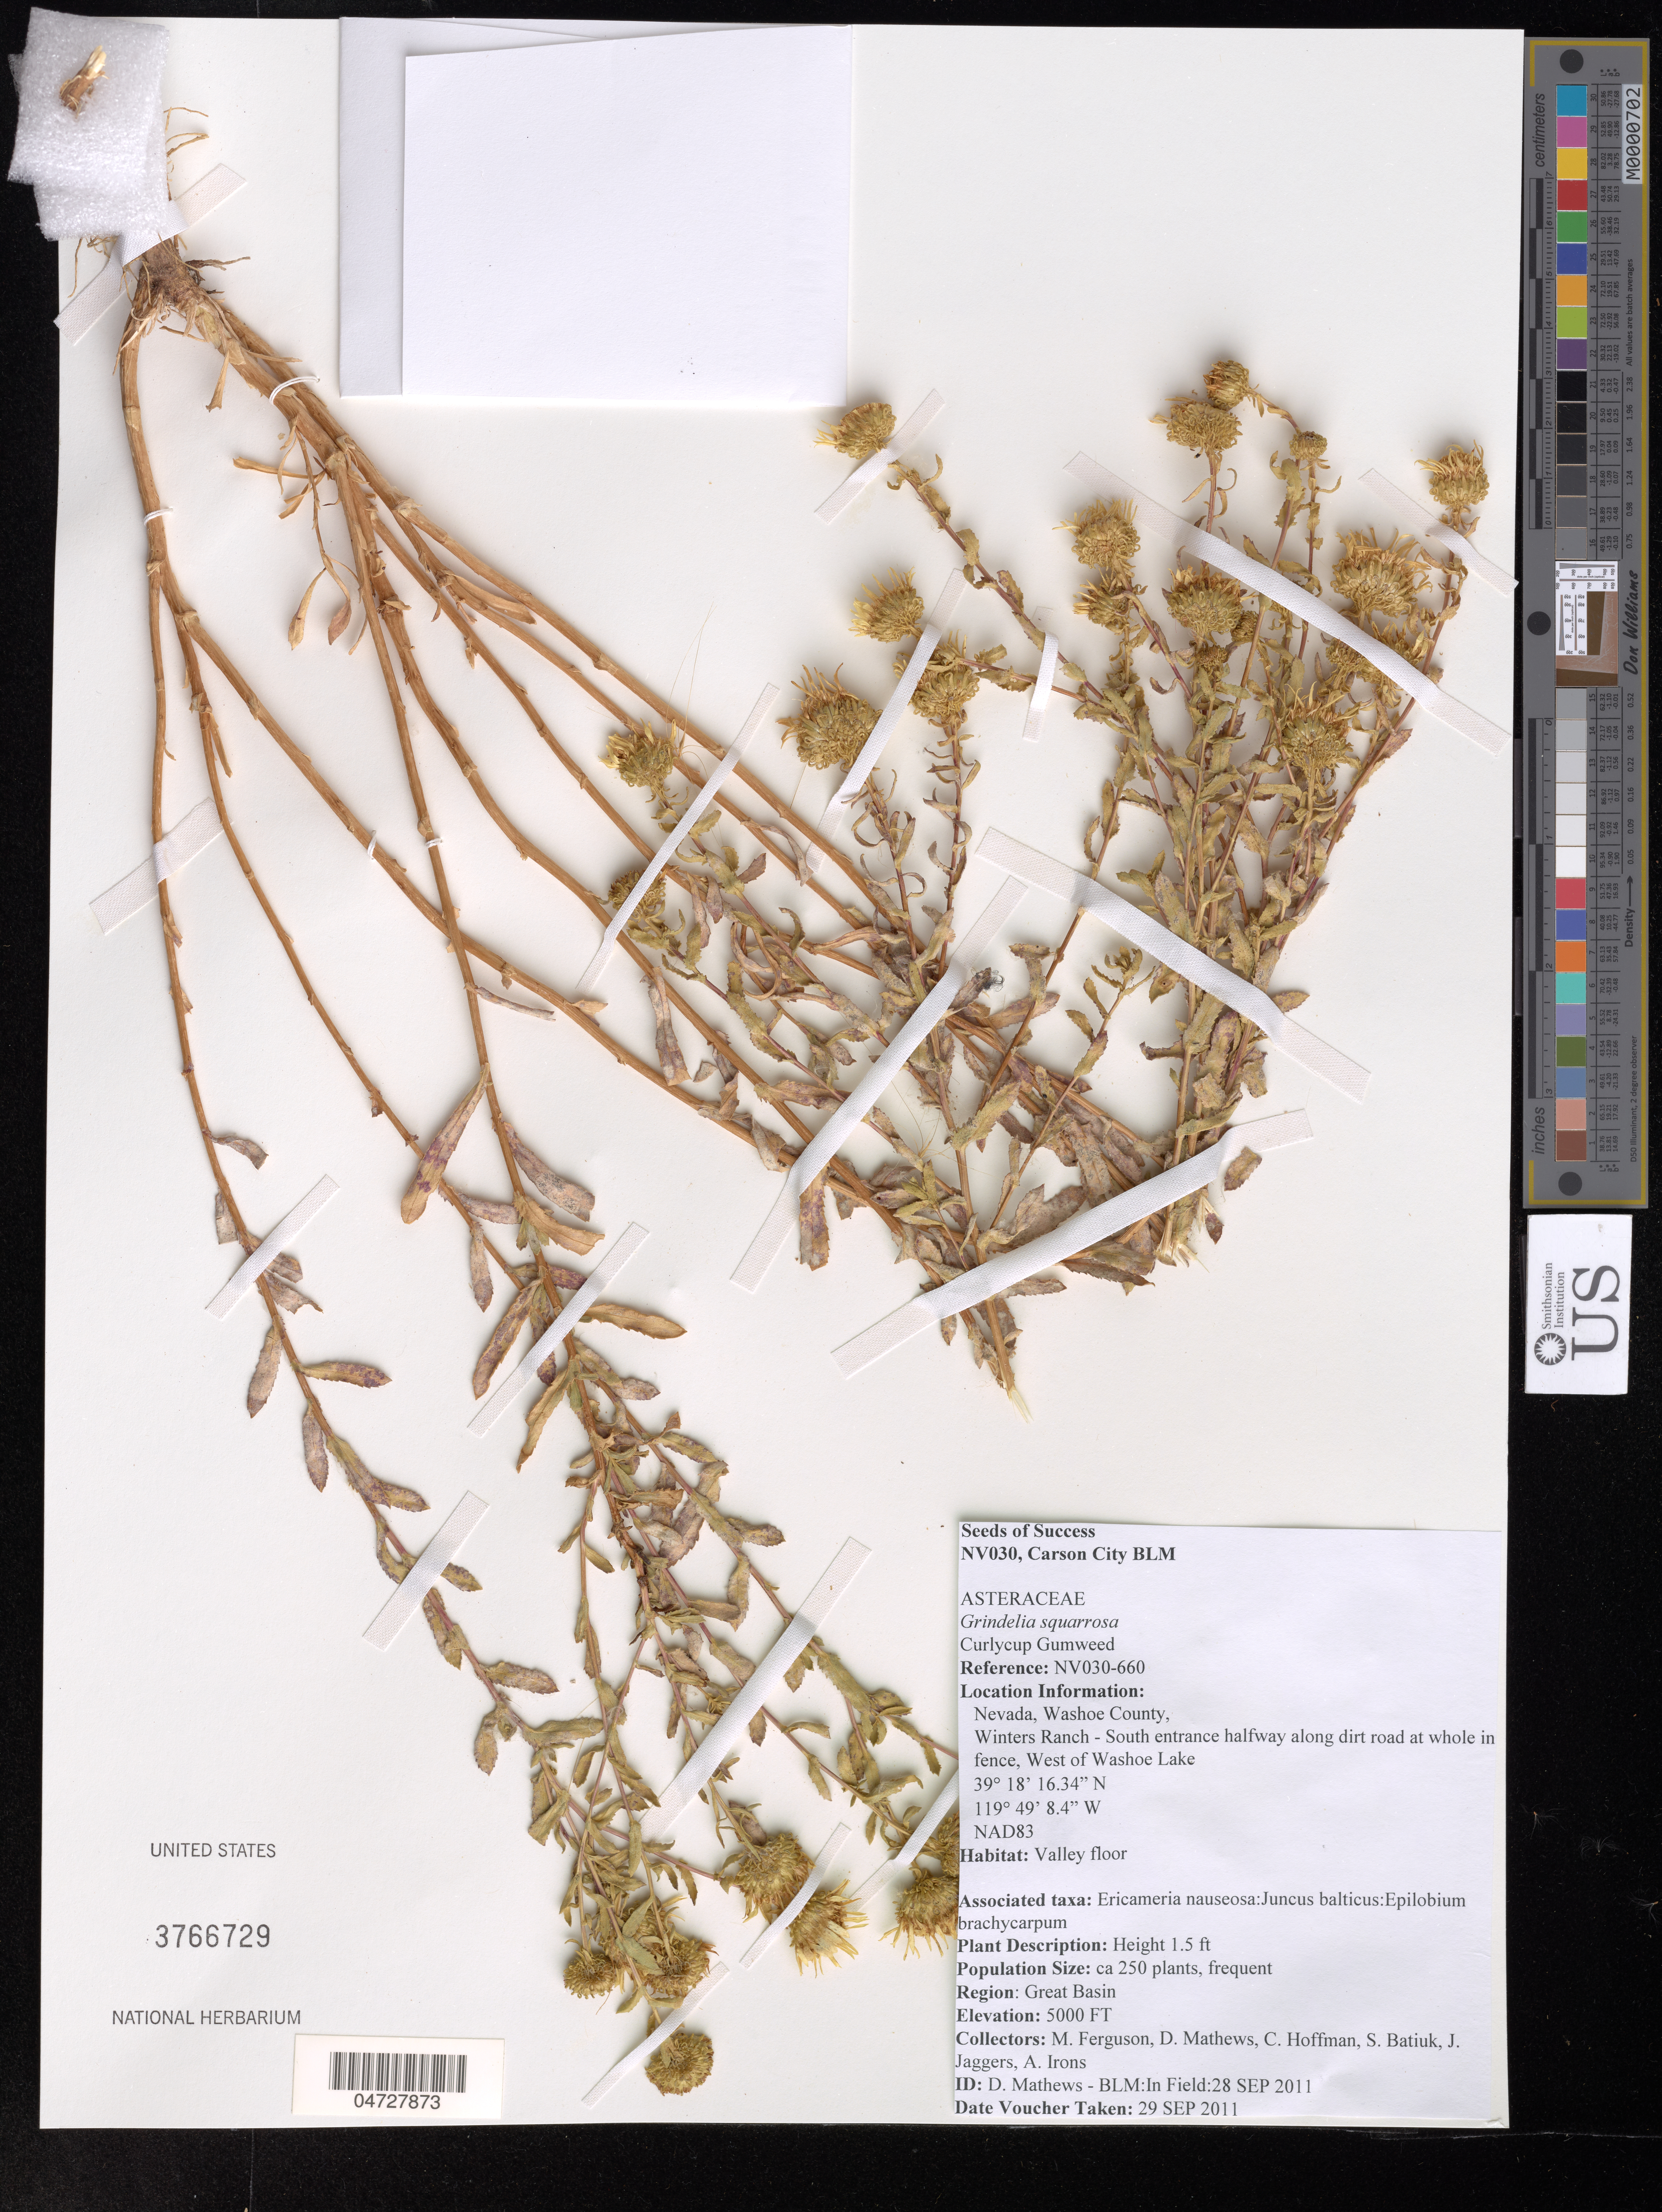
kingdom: Plantae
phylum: Tracheophyta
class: Magnoliopsida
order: Asterales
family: Asteraceae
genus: Grindelia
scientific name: Grindelia squarrosa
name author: (Pursh) Dunal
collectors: M. Ferguson, D. Mathews, C. Hoffman & S. Batiuk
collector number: NV030-660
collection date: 2011-11-29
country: United States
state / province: Nevada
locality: Carson City BLM. Washoe County. Winters Ranch - South entrance halfway along dirt road at whole in fence, West of Washoe Lake. Great Basin.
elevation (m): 1524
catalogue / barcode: US 3766729